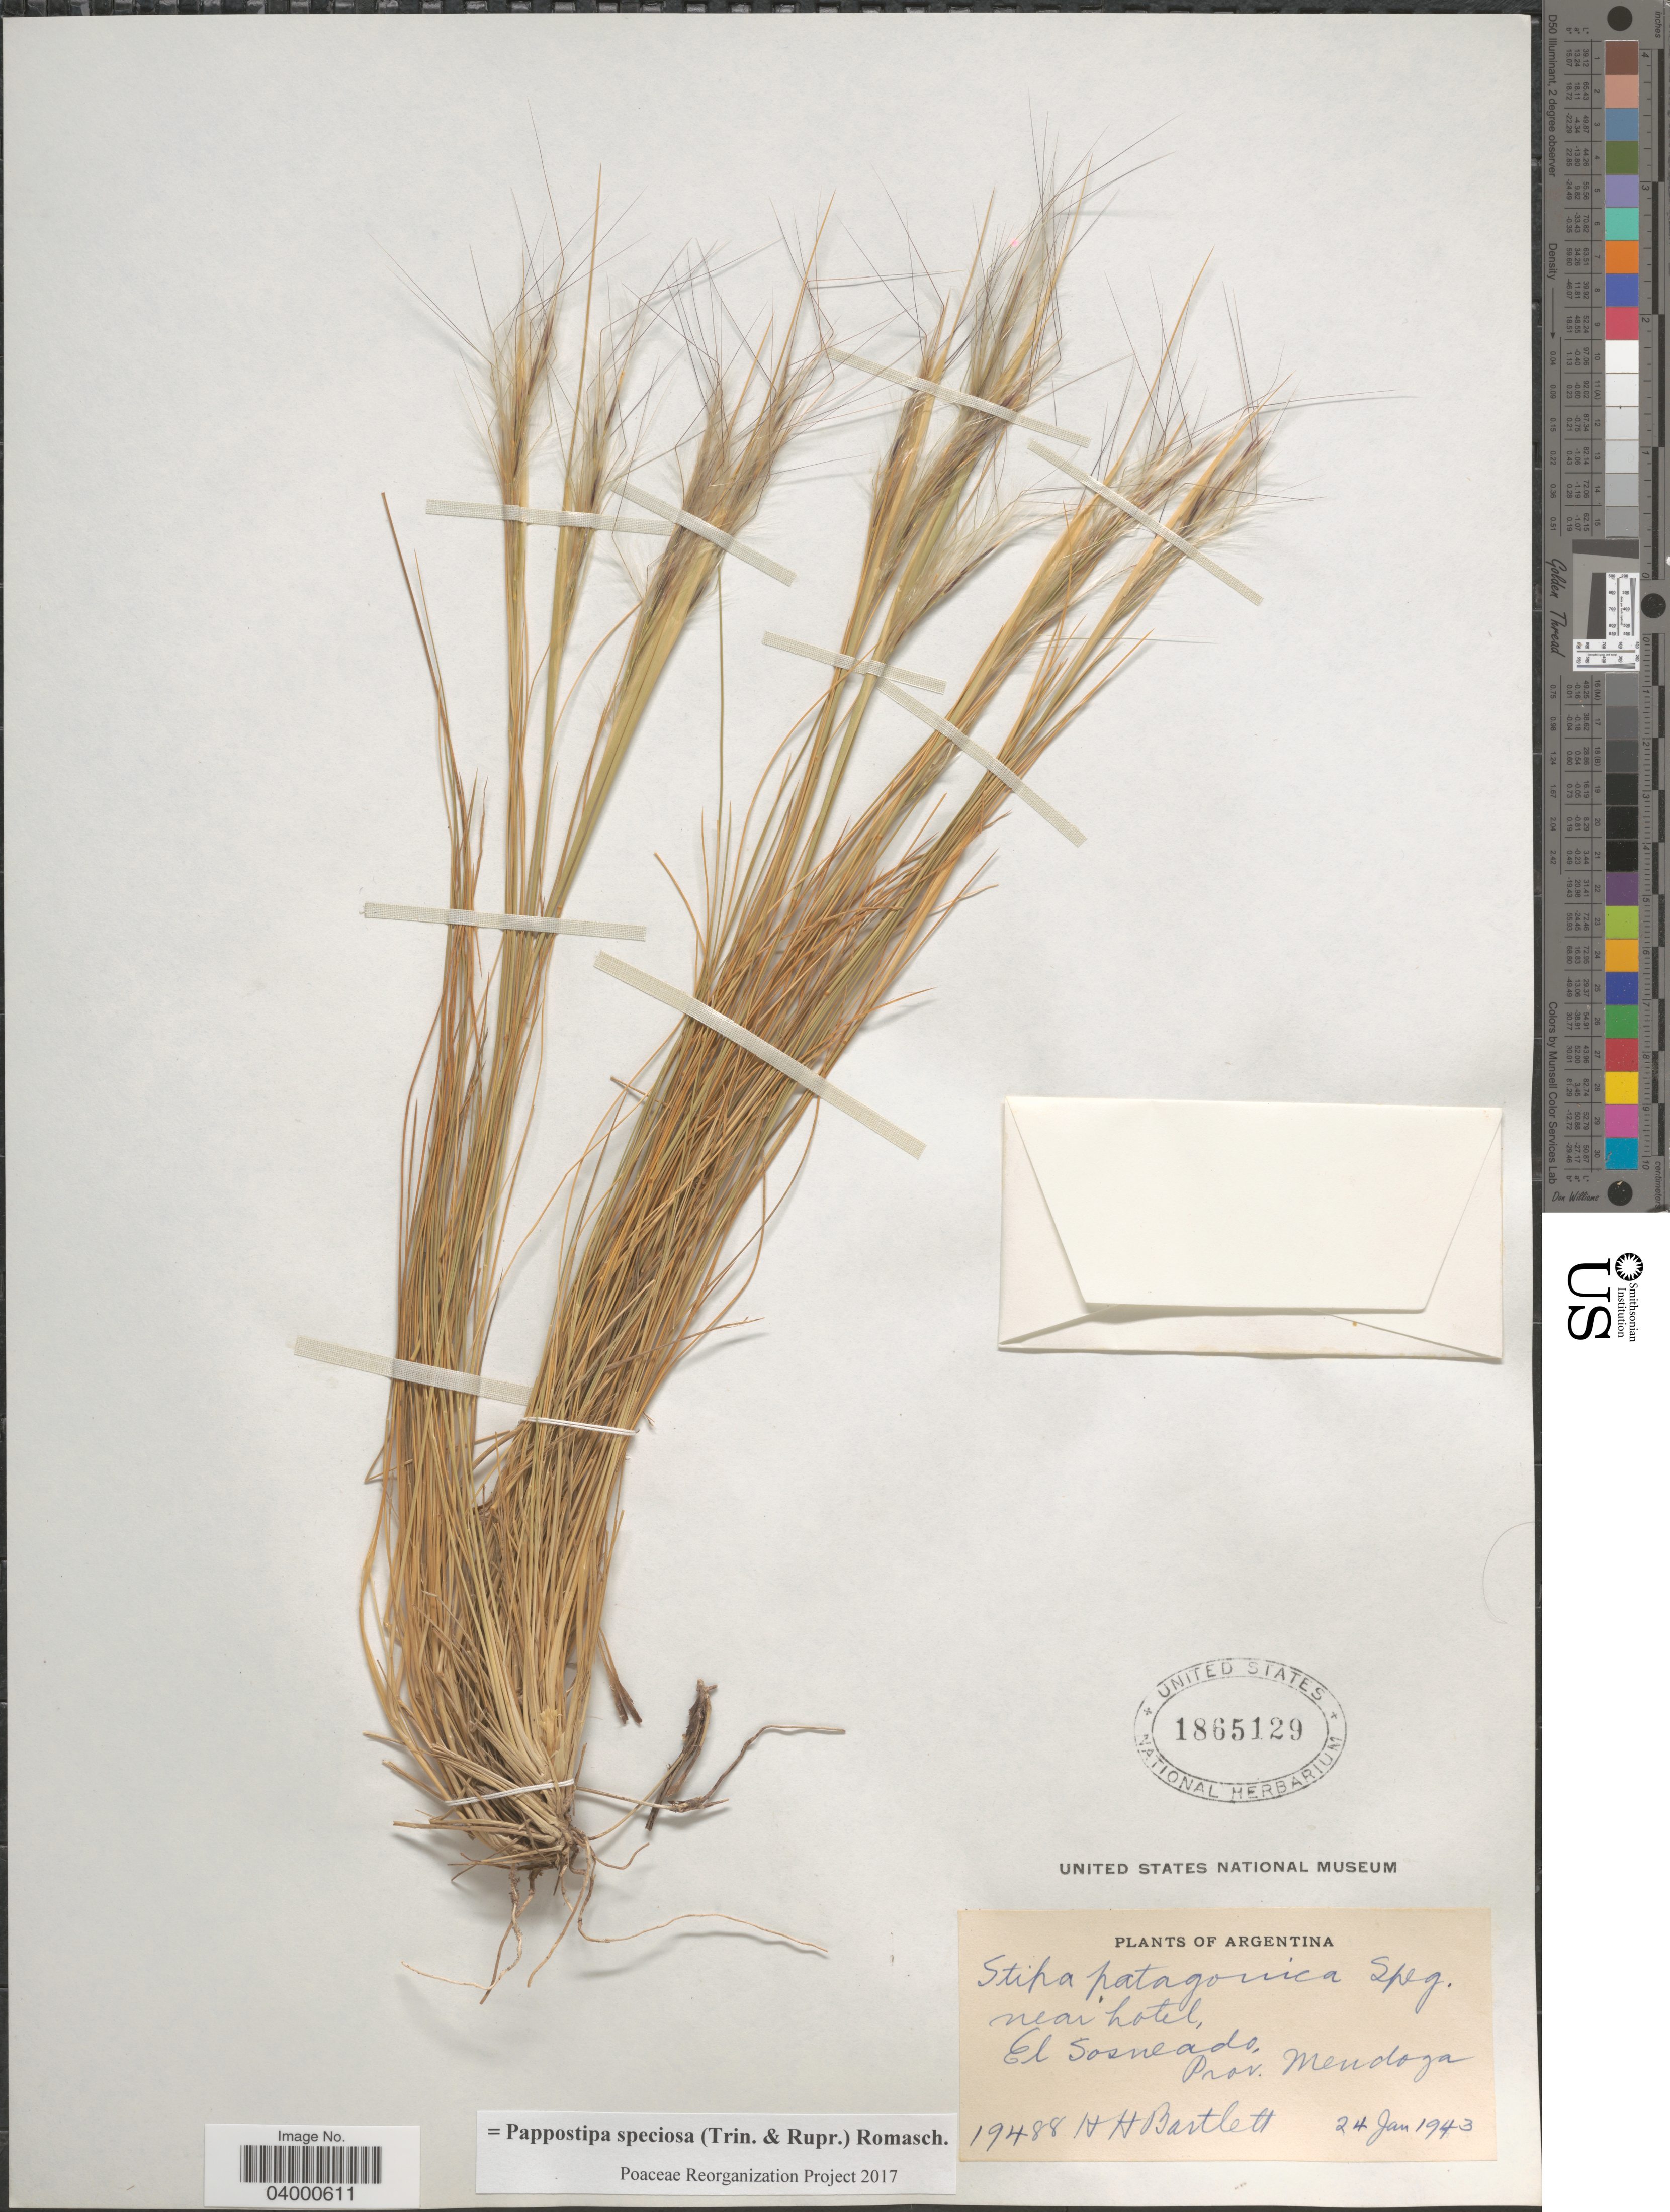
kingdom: Plantae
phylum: Tracheophyta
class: Liliopsida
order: Poales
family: Poaceae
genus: Pappostipa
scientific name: Pappostipa speciosa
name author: (Trin. & Rupr.) Romasch.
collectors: H. H. Bartlett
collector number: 19488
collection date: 1943-01-24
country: Argentina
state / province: Mendoza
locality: Near hotel. El Sosneado.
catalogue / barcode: US 1865129